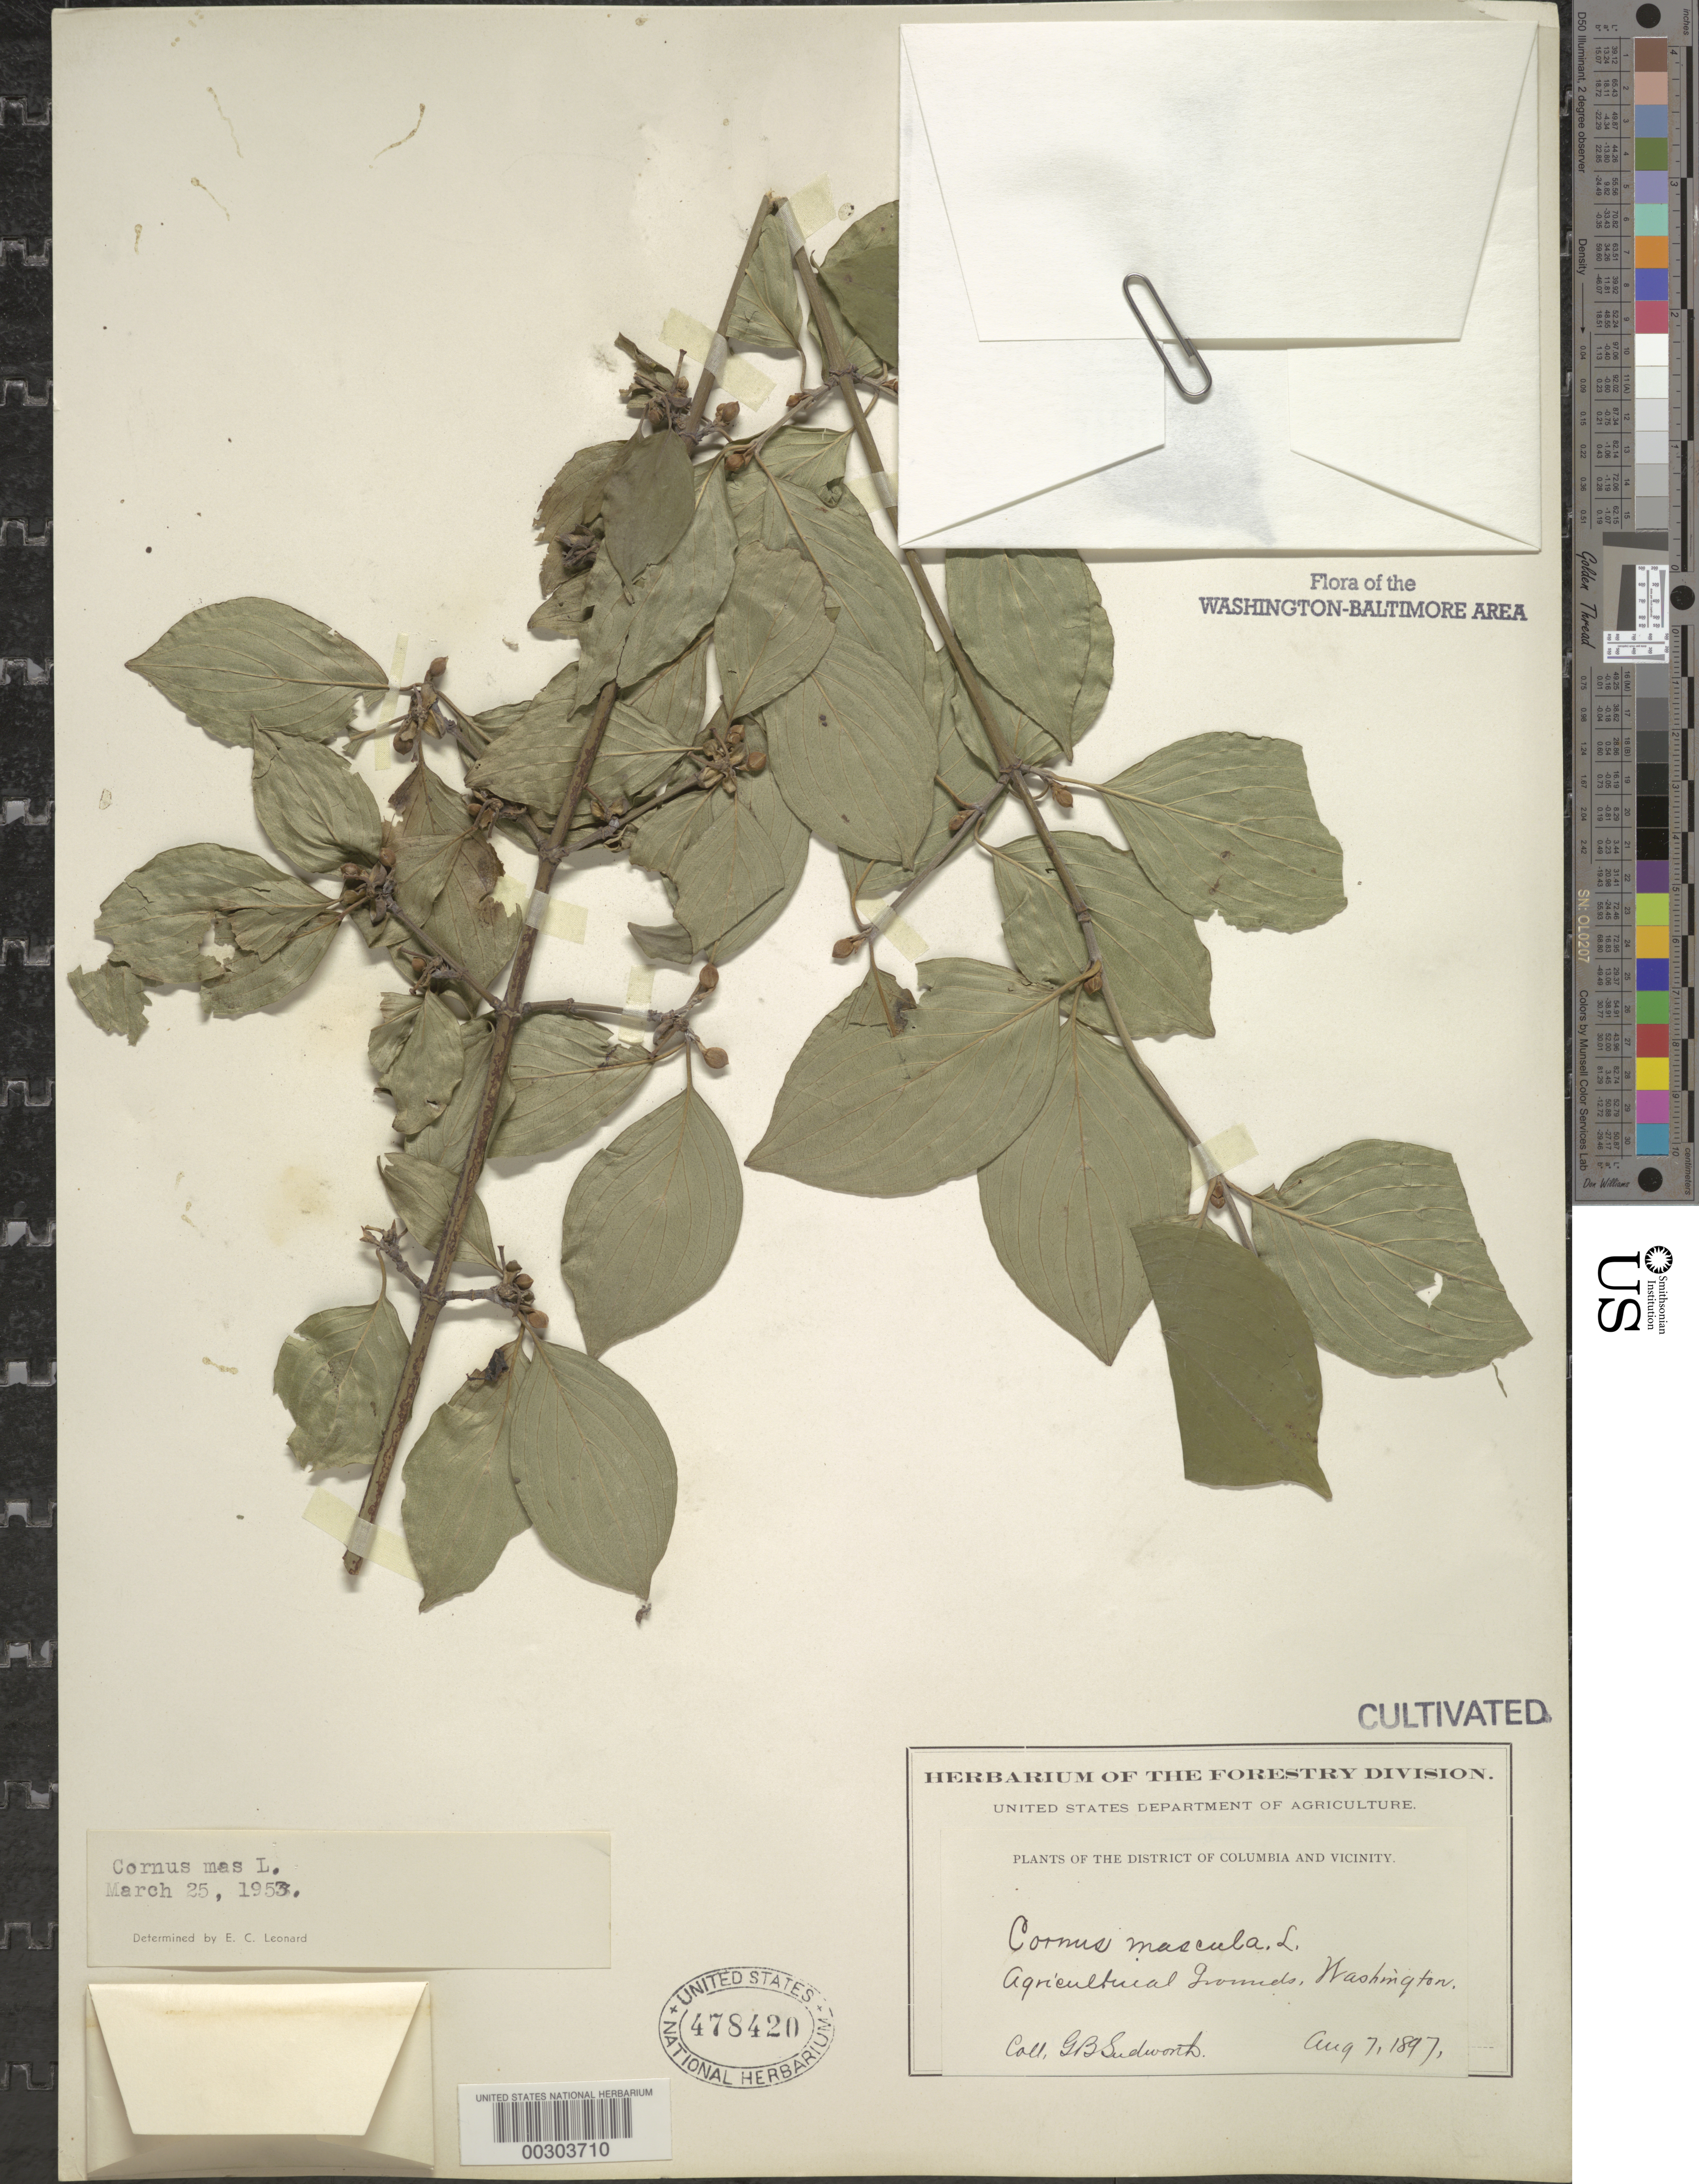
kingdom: Plantae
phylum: Tracheophyta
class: Magnoliopsida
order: Cornales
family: Cornaceae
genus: Cornus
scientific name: Cornus mas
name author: L.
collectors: G. B. Sudworth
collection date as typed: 07 Aug 1897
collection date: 1897-08-07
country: United States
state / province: District of Columbia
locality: Department of Agriculture grounds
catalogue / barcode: US 478420